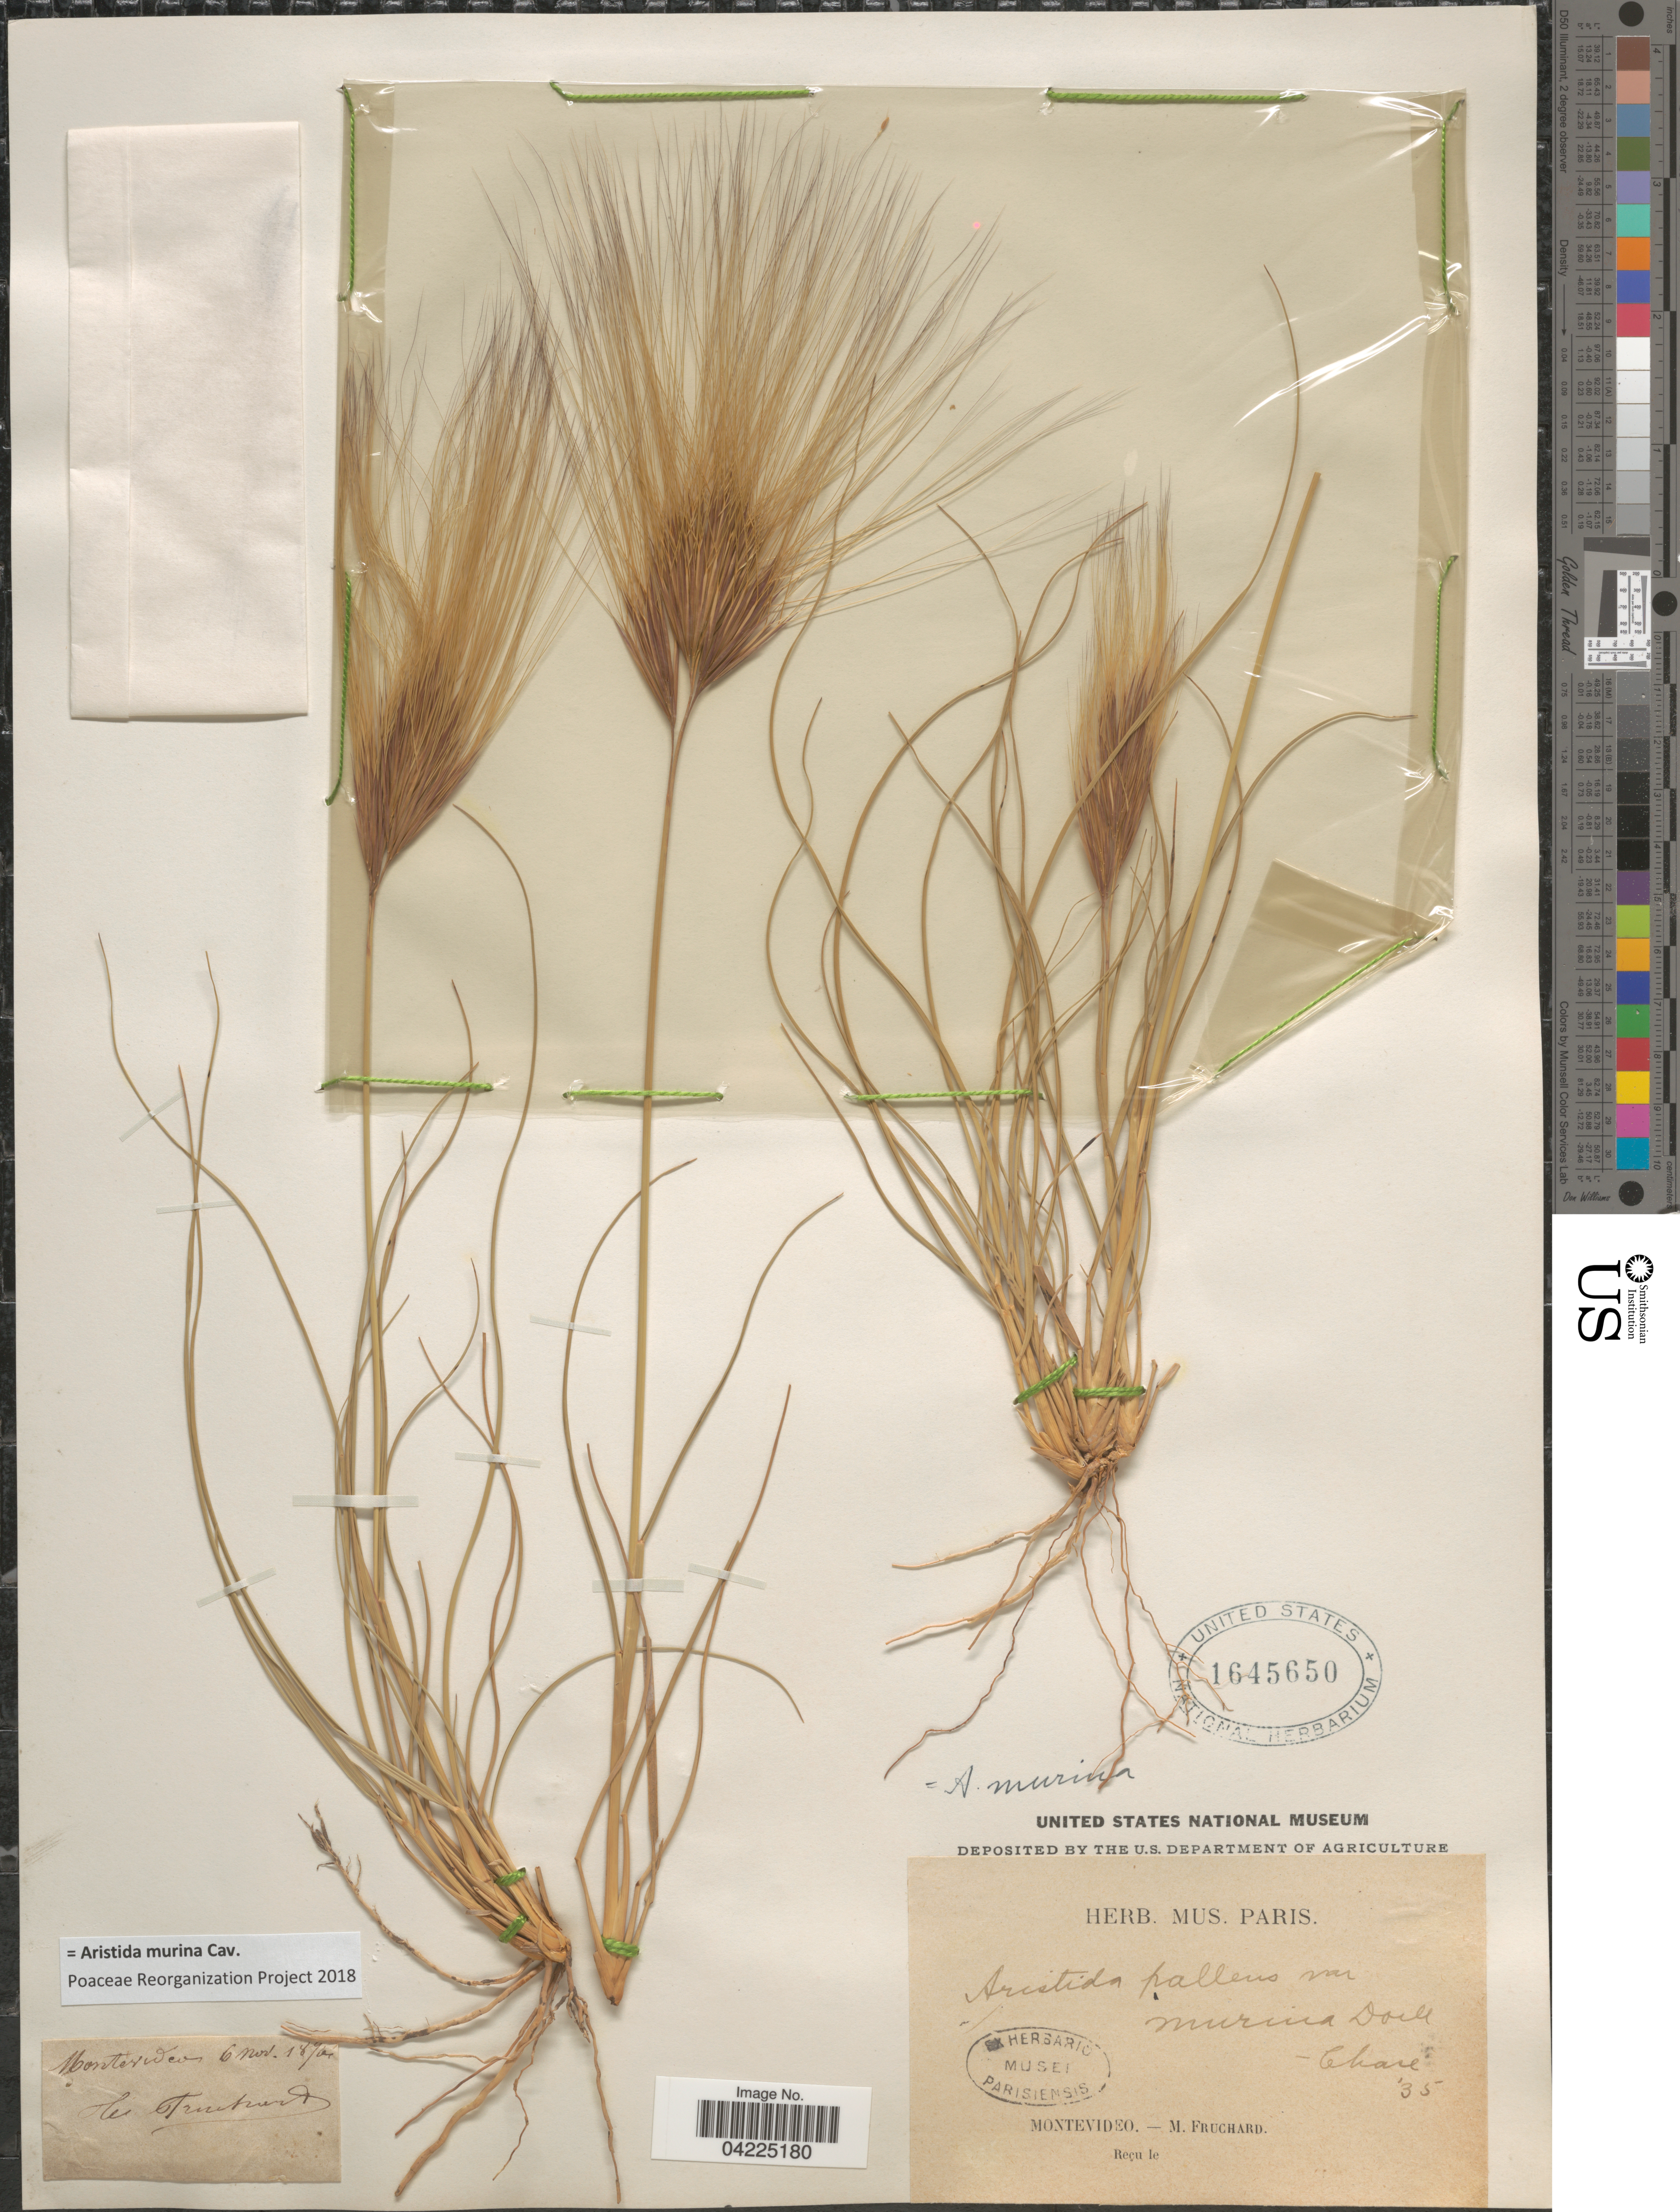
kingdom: Plantae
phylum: Tracheophyta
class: Liliopsida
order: Poales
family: Poaceae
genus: Aristida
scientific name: Aristida murina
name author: Cav.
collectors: M. Fruchard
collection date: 1870-11-06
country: Uruguay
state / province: Montevideo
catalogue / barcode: US 1645650